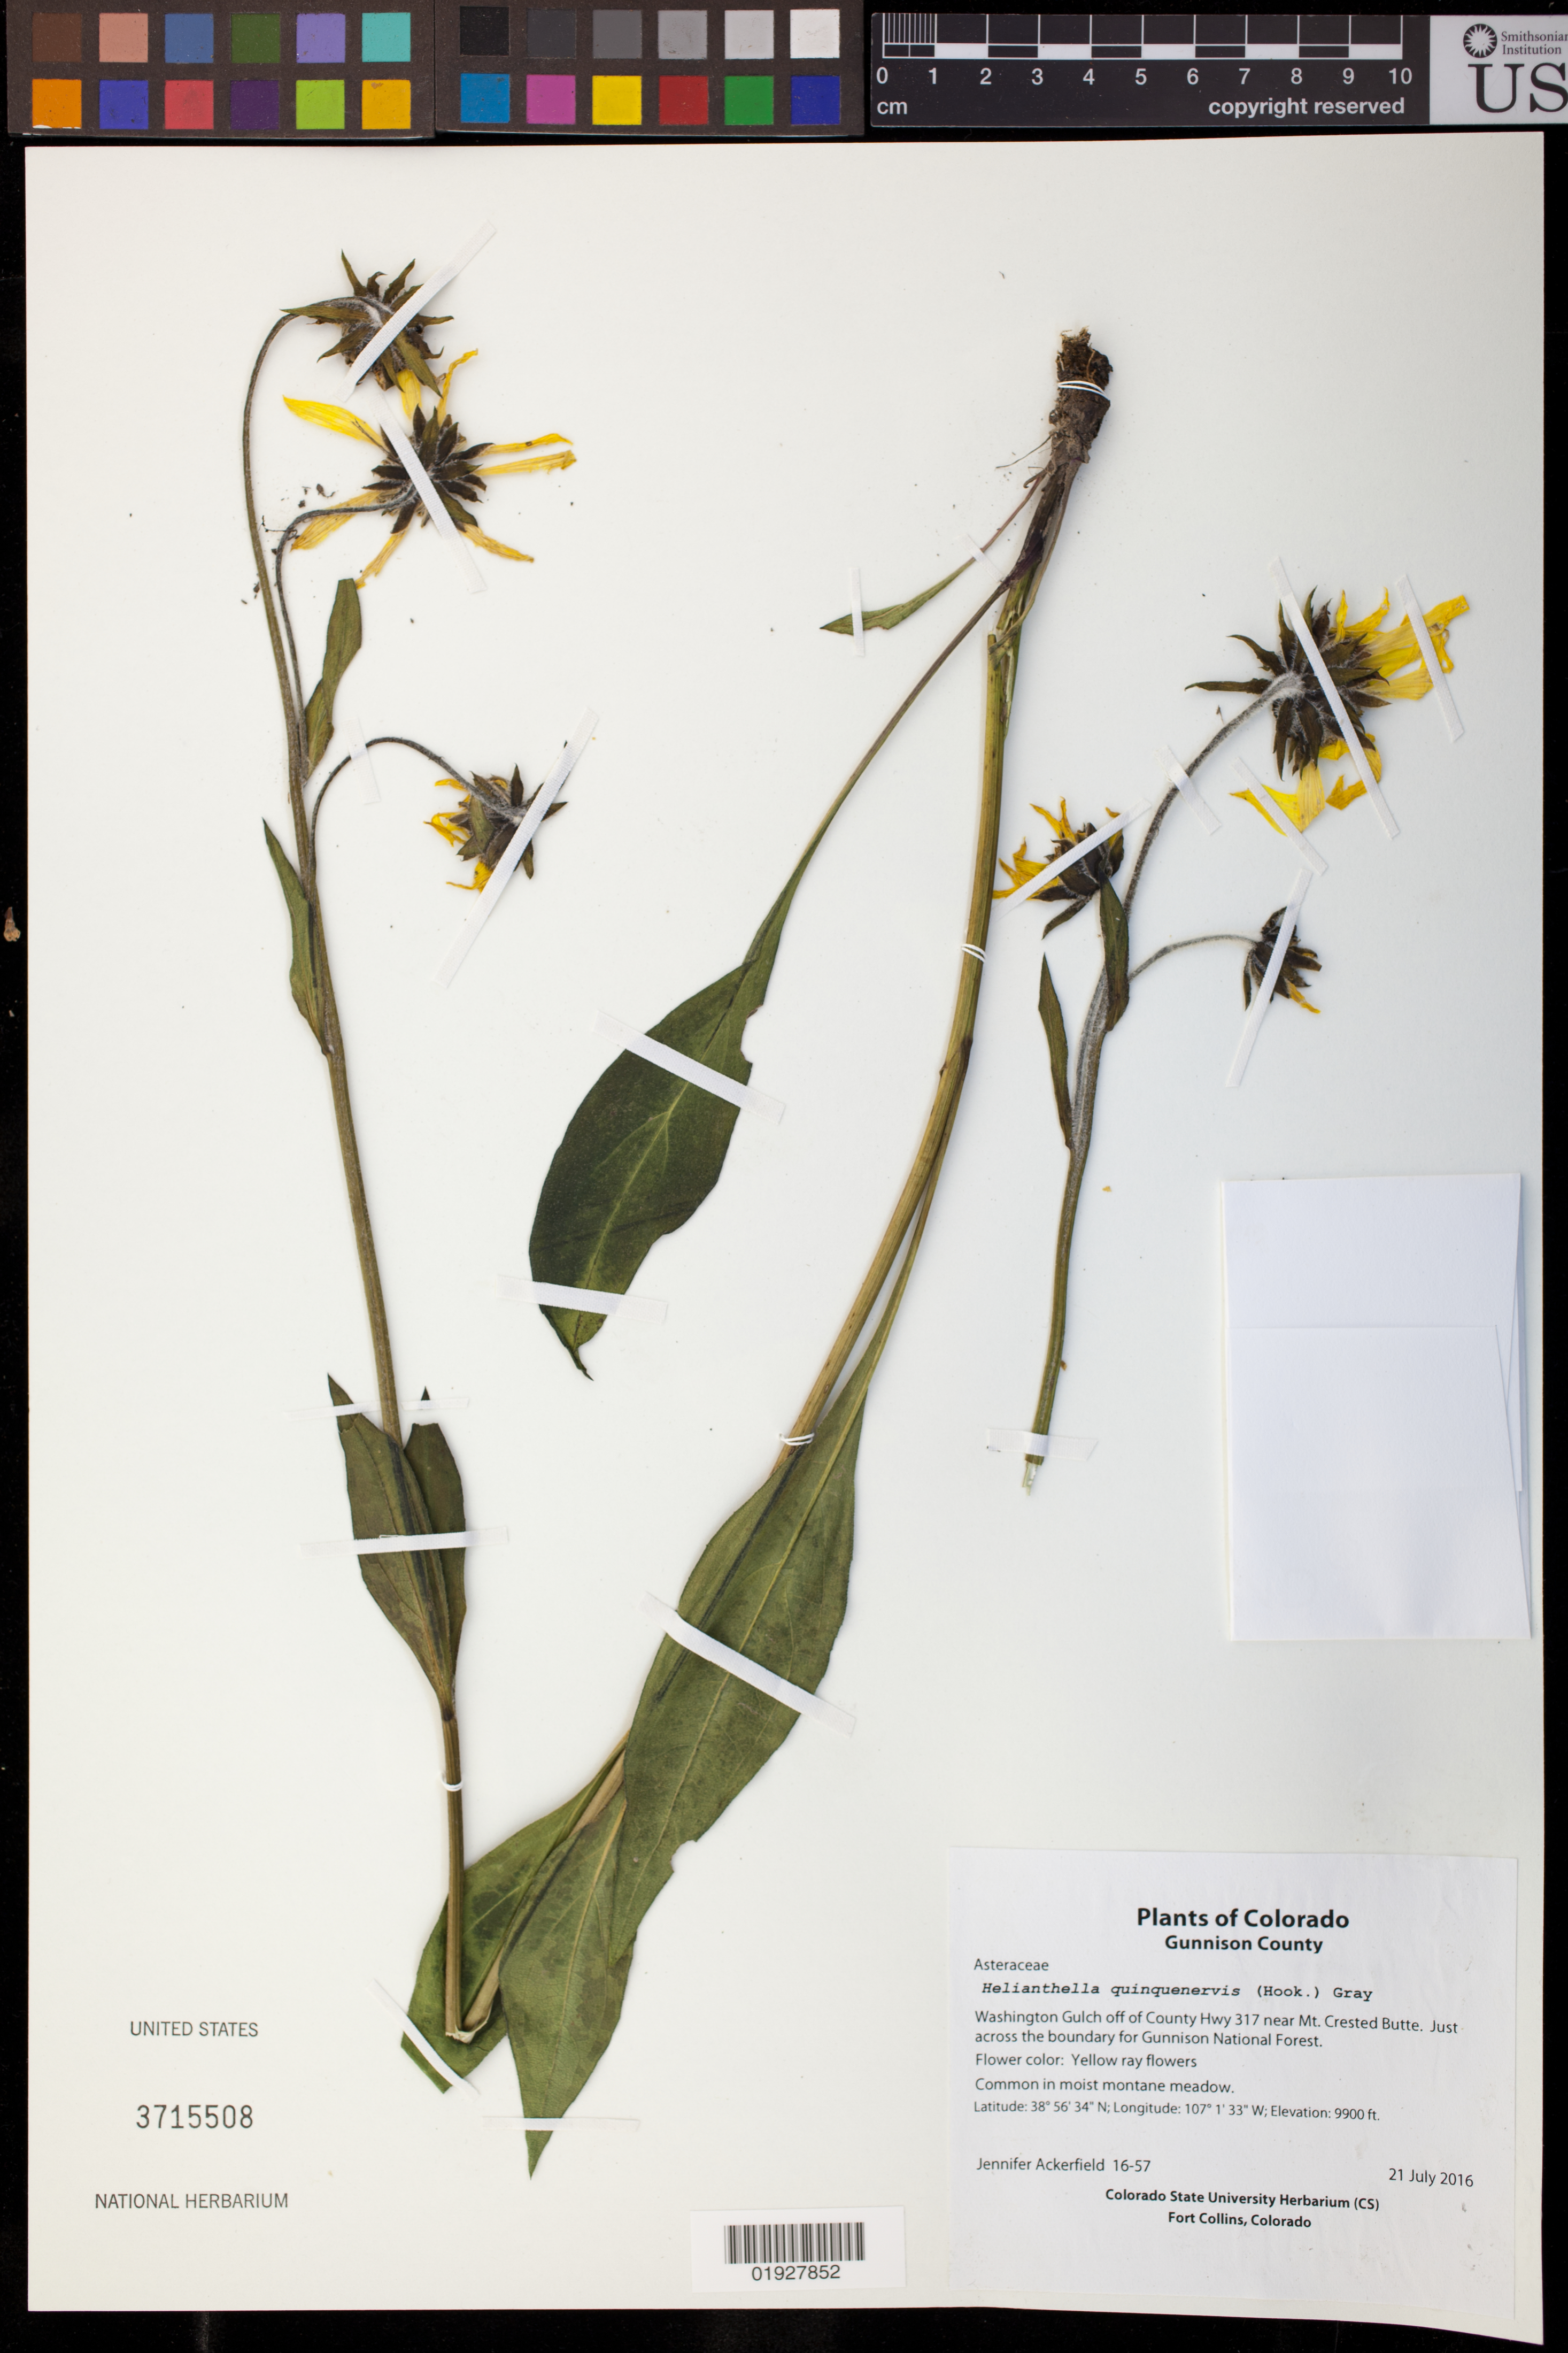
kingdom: Plantae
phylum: Tracheophyta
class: Magnoliopsida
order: Asterales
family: Asteraceae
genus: Helianthella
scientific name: Helianthella quinquenervis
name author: (Hook.) A. Gray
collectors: J. Ackerfield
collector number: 16-57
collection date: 2016-07-21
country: United States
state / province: Colorado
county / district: Gunnison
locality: Washington Gulch off of County Hwy 317 near Mt. Crested Butte. Just across the boundary for Gunnison National Forest.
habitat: Common in moist montane meadow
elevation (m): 3018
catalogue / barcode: US 3715508